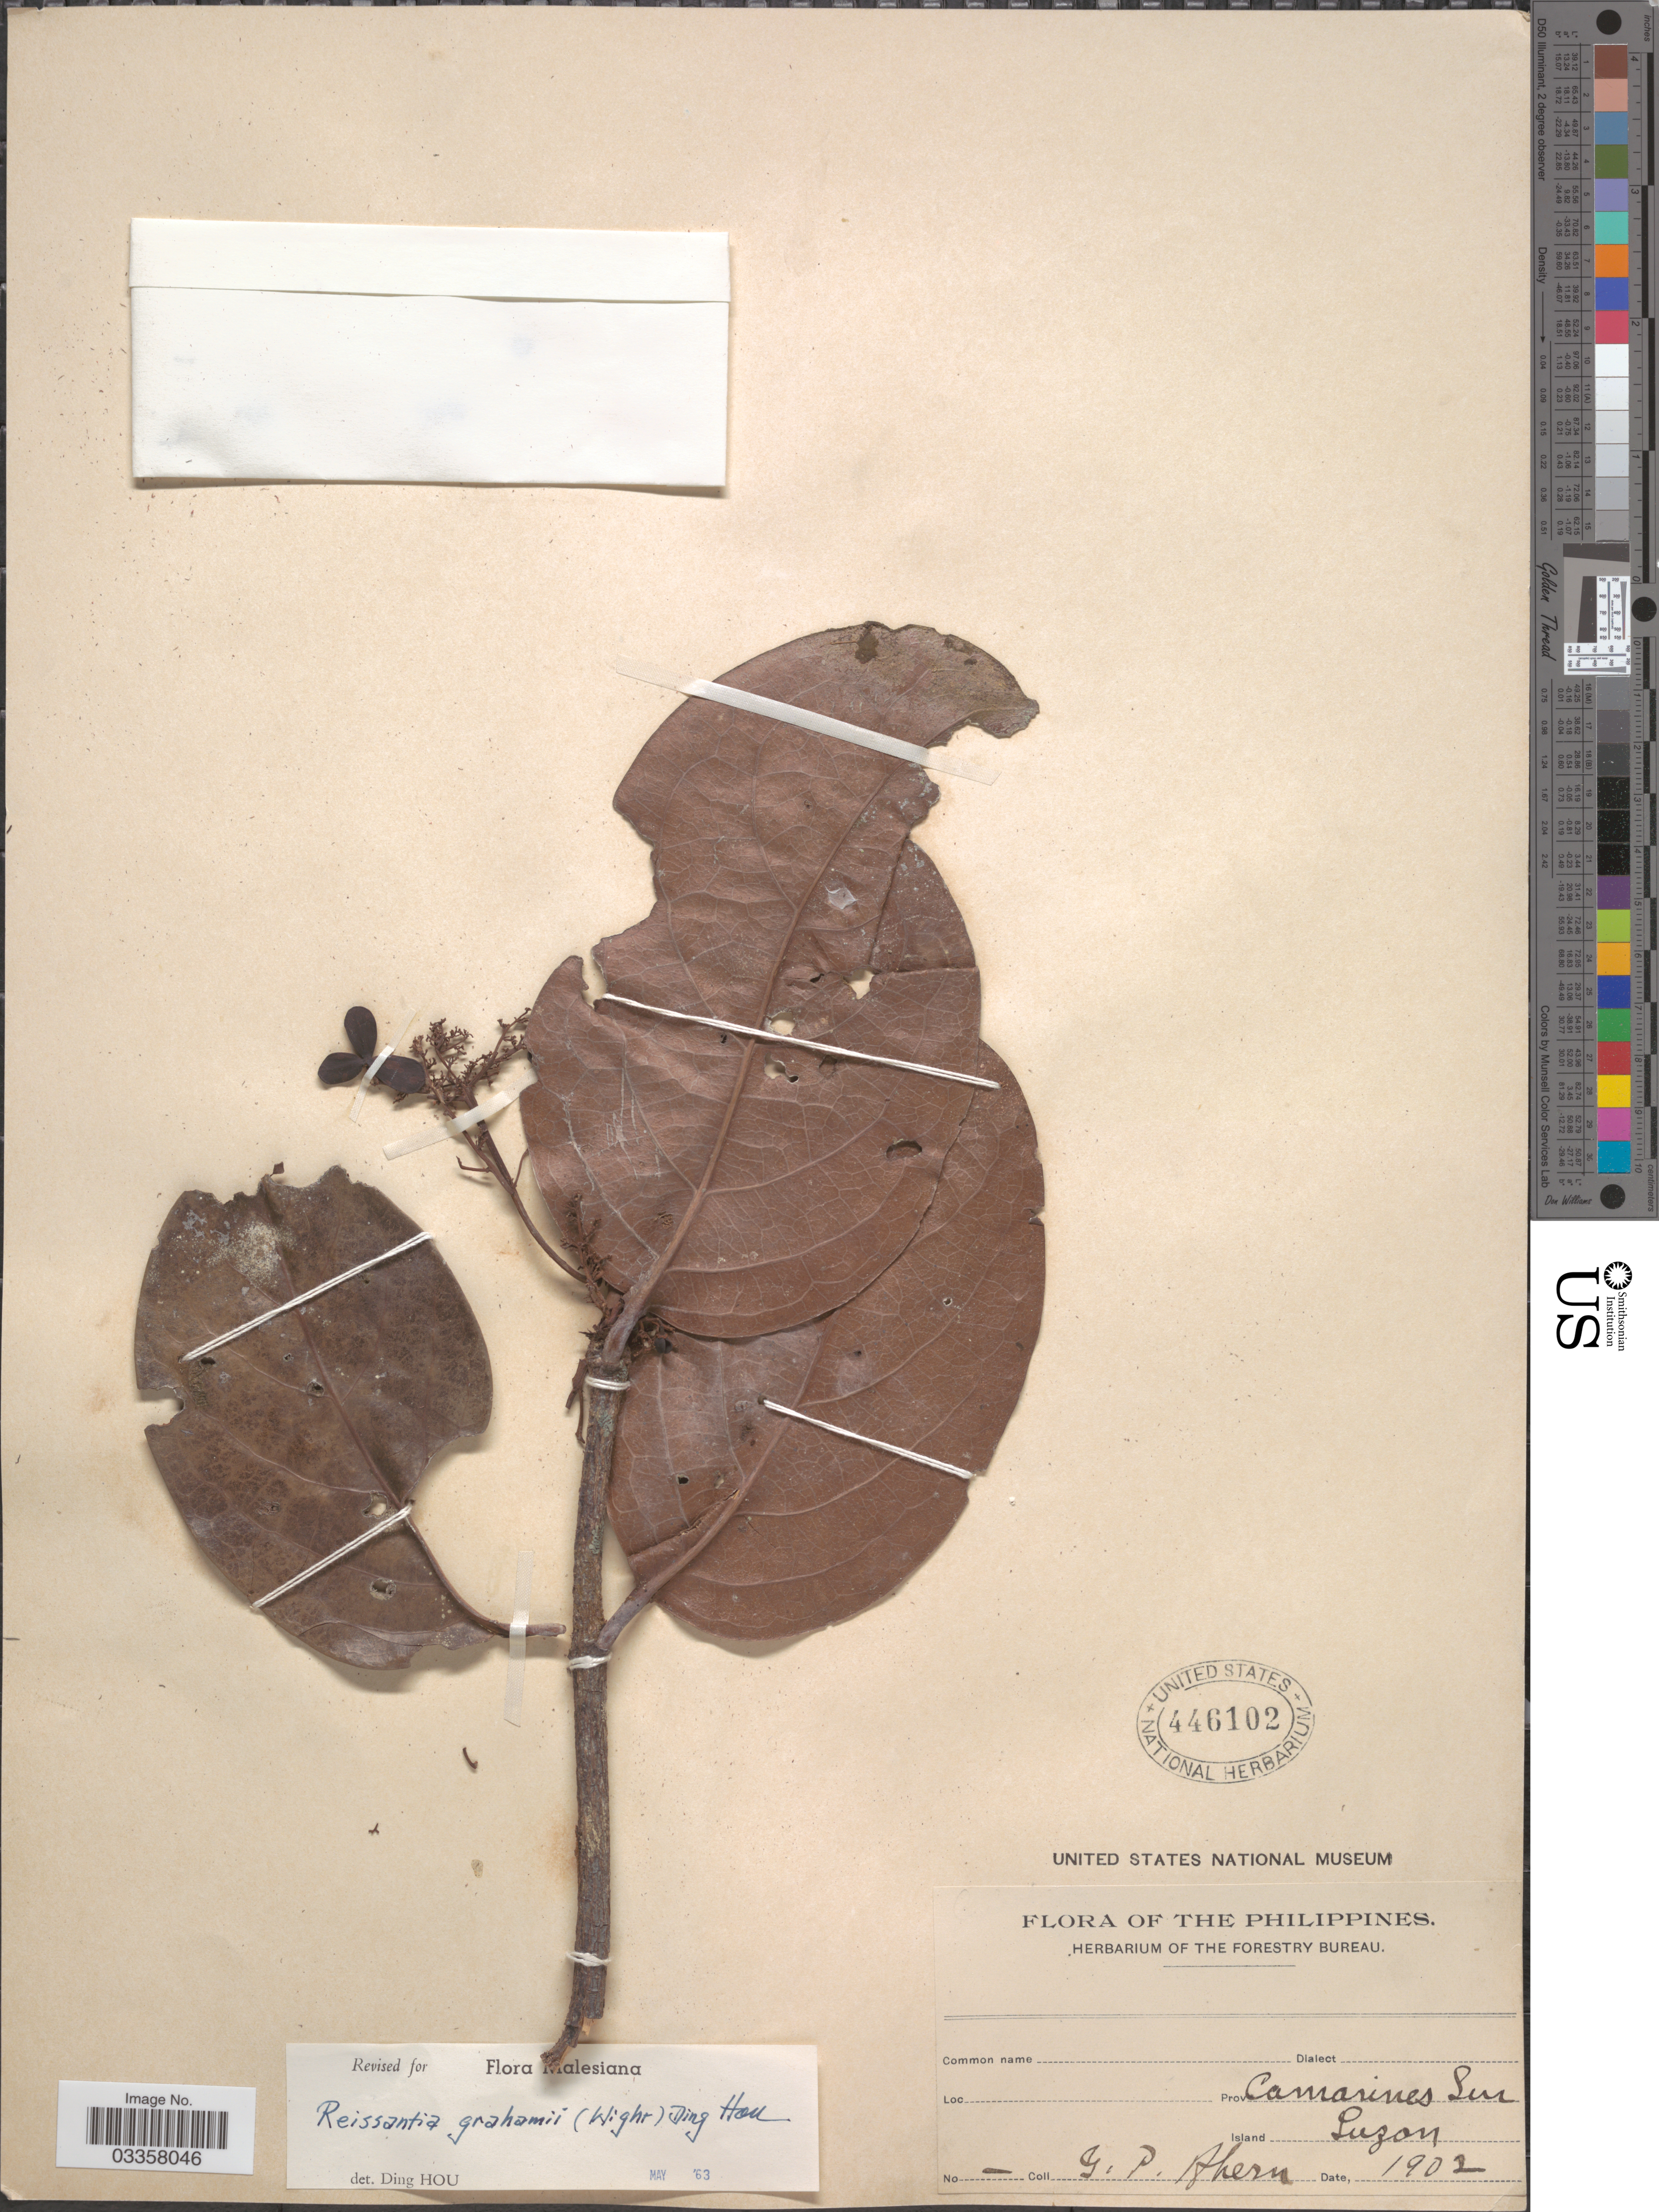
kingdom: Plantae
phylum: Tracheophyta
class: Magnoliopsida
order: Celastrales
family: Celastraceae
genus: Reissantia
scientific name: Reissantia grahamii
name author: (Wight) Ding Hou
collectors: G. Ahern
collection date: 1902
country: Philippines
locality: Camarines Sur, Luzon.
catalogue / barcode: US 446102